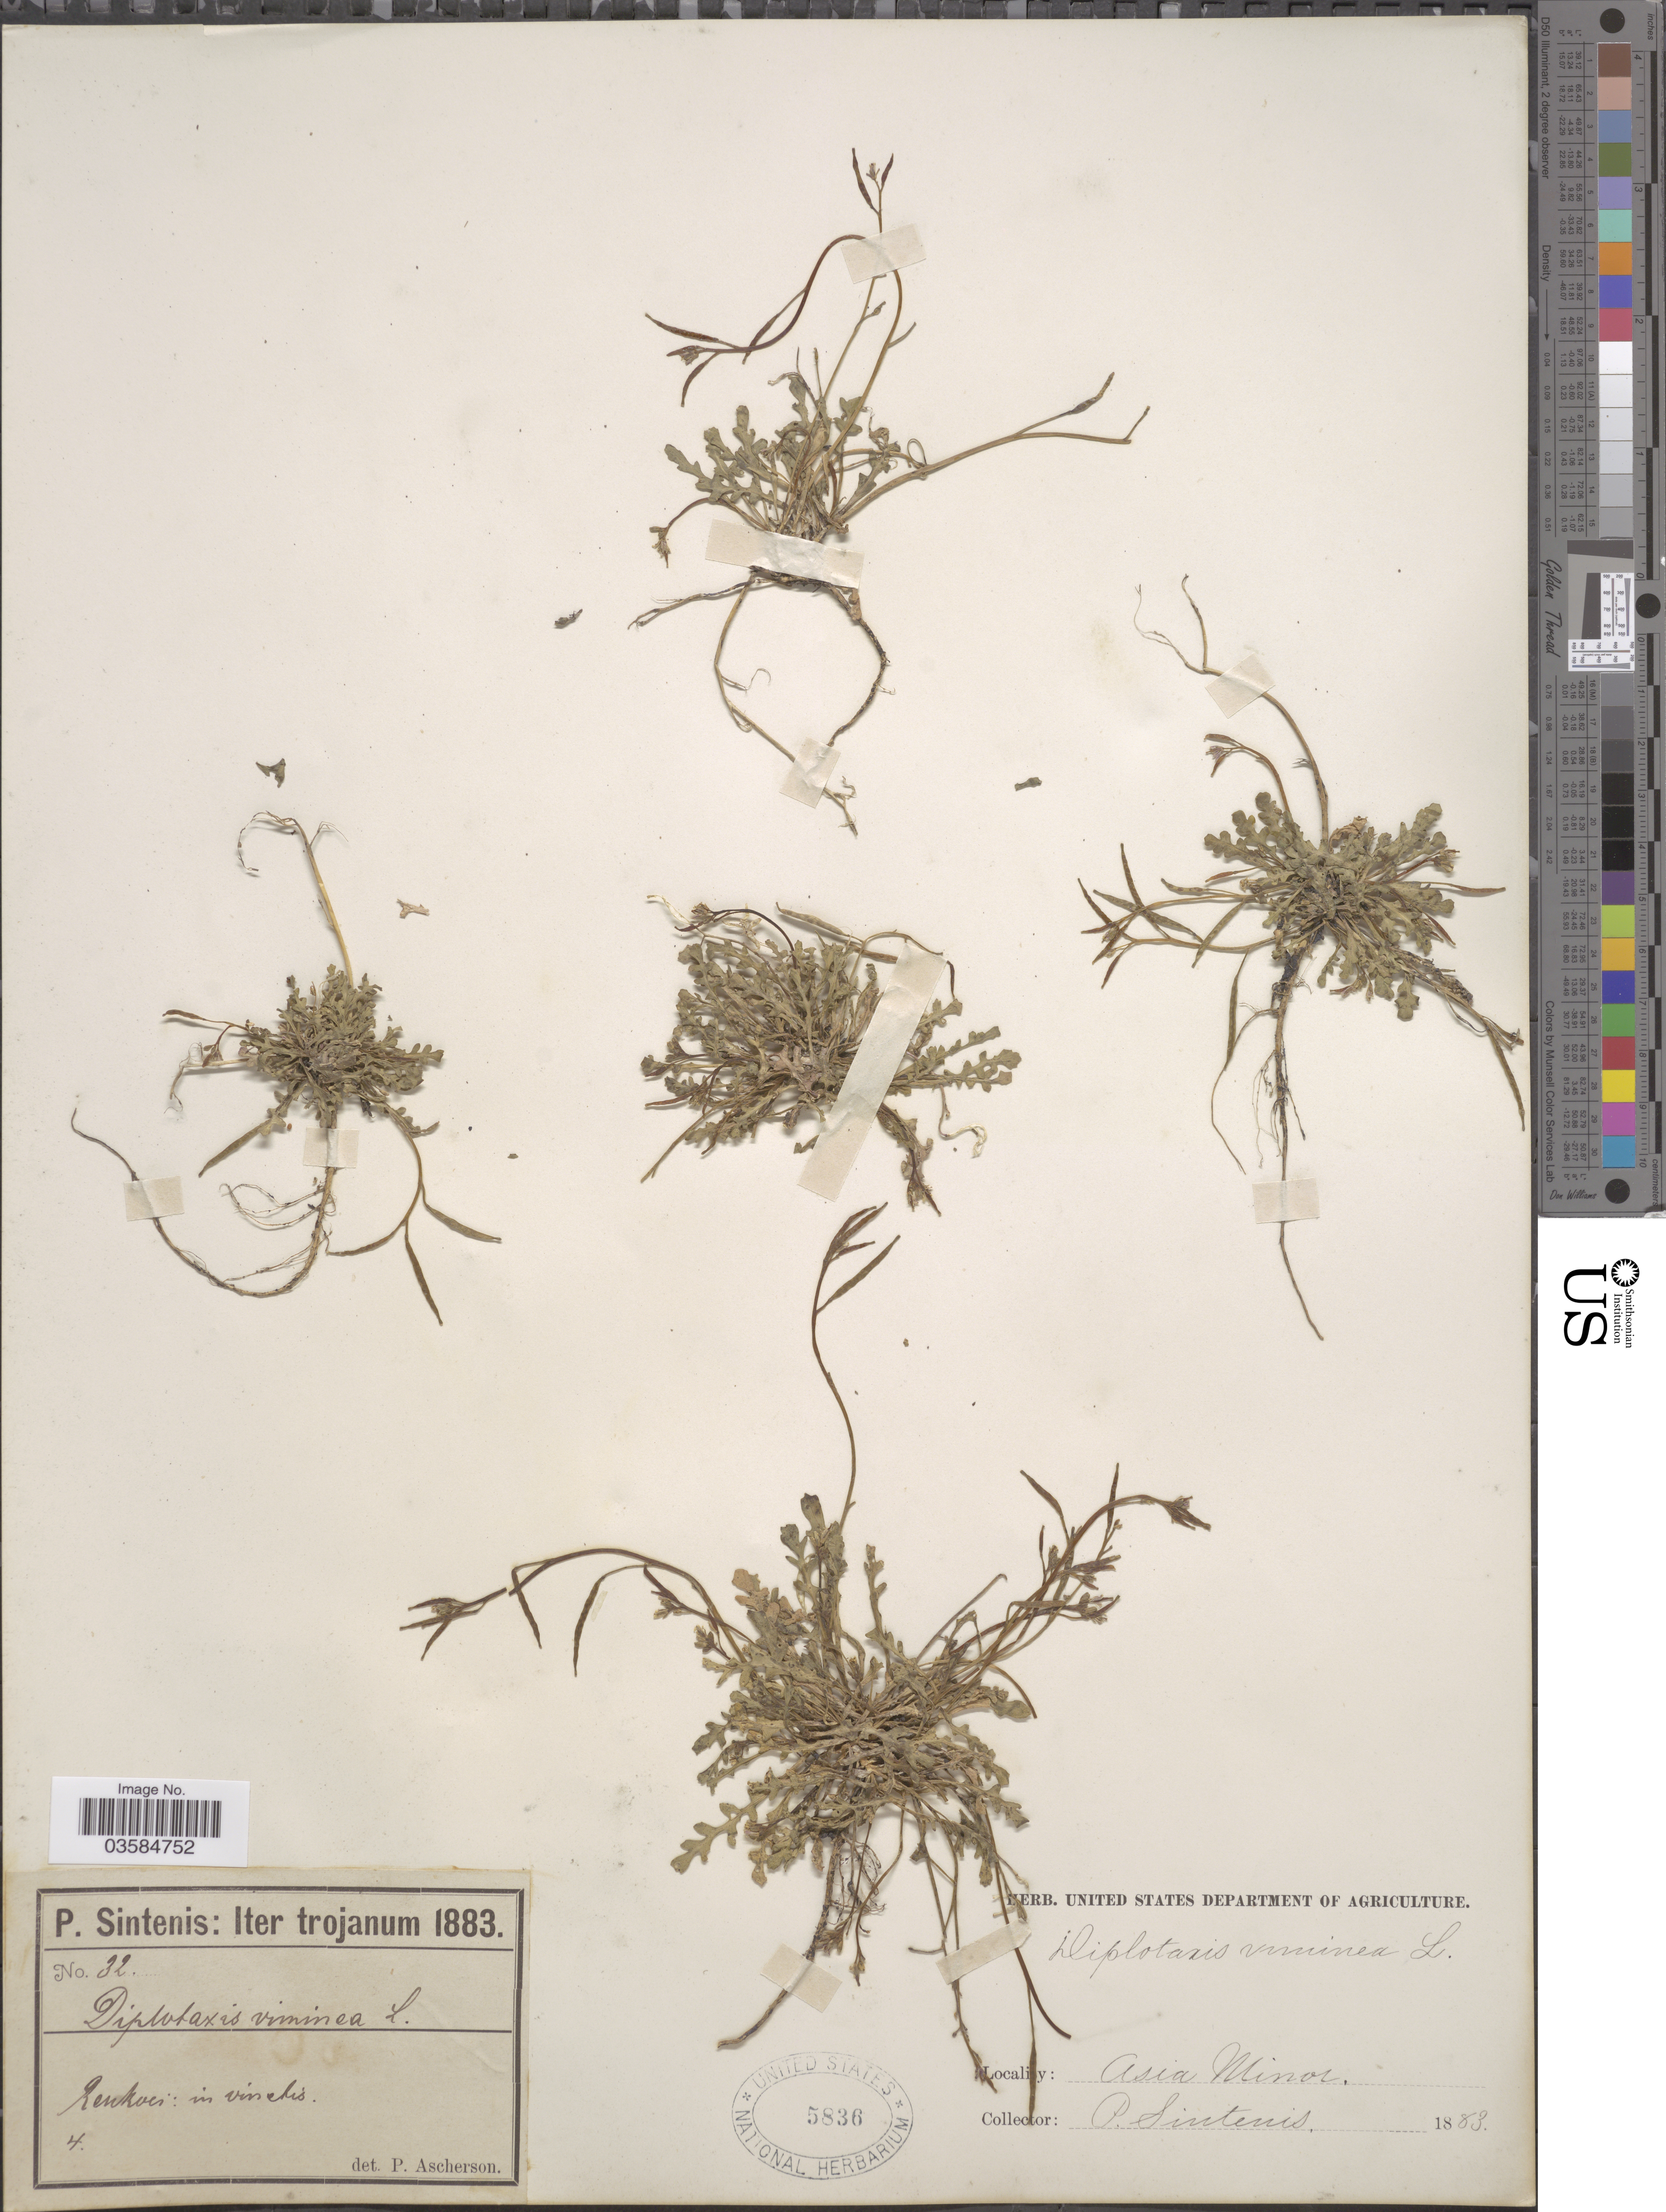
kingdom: Plantae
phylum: Tracheophyta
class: Magnoliopsida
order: Brassicales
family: Brassicaceae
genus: Diplotaxis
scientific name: Diplotaxis viminea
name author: (L.) DC.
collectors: P. Sintenis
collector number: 32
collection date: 1883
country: Turkey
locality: Iter Trojanum. Renkoei: in vinetis. Asia Minor.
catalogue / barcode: US 5836